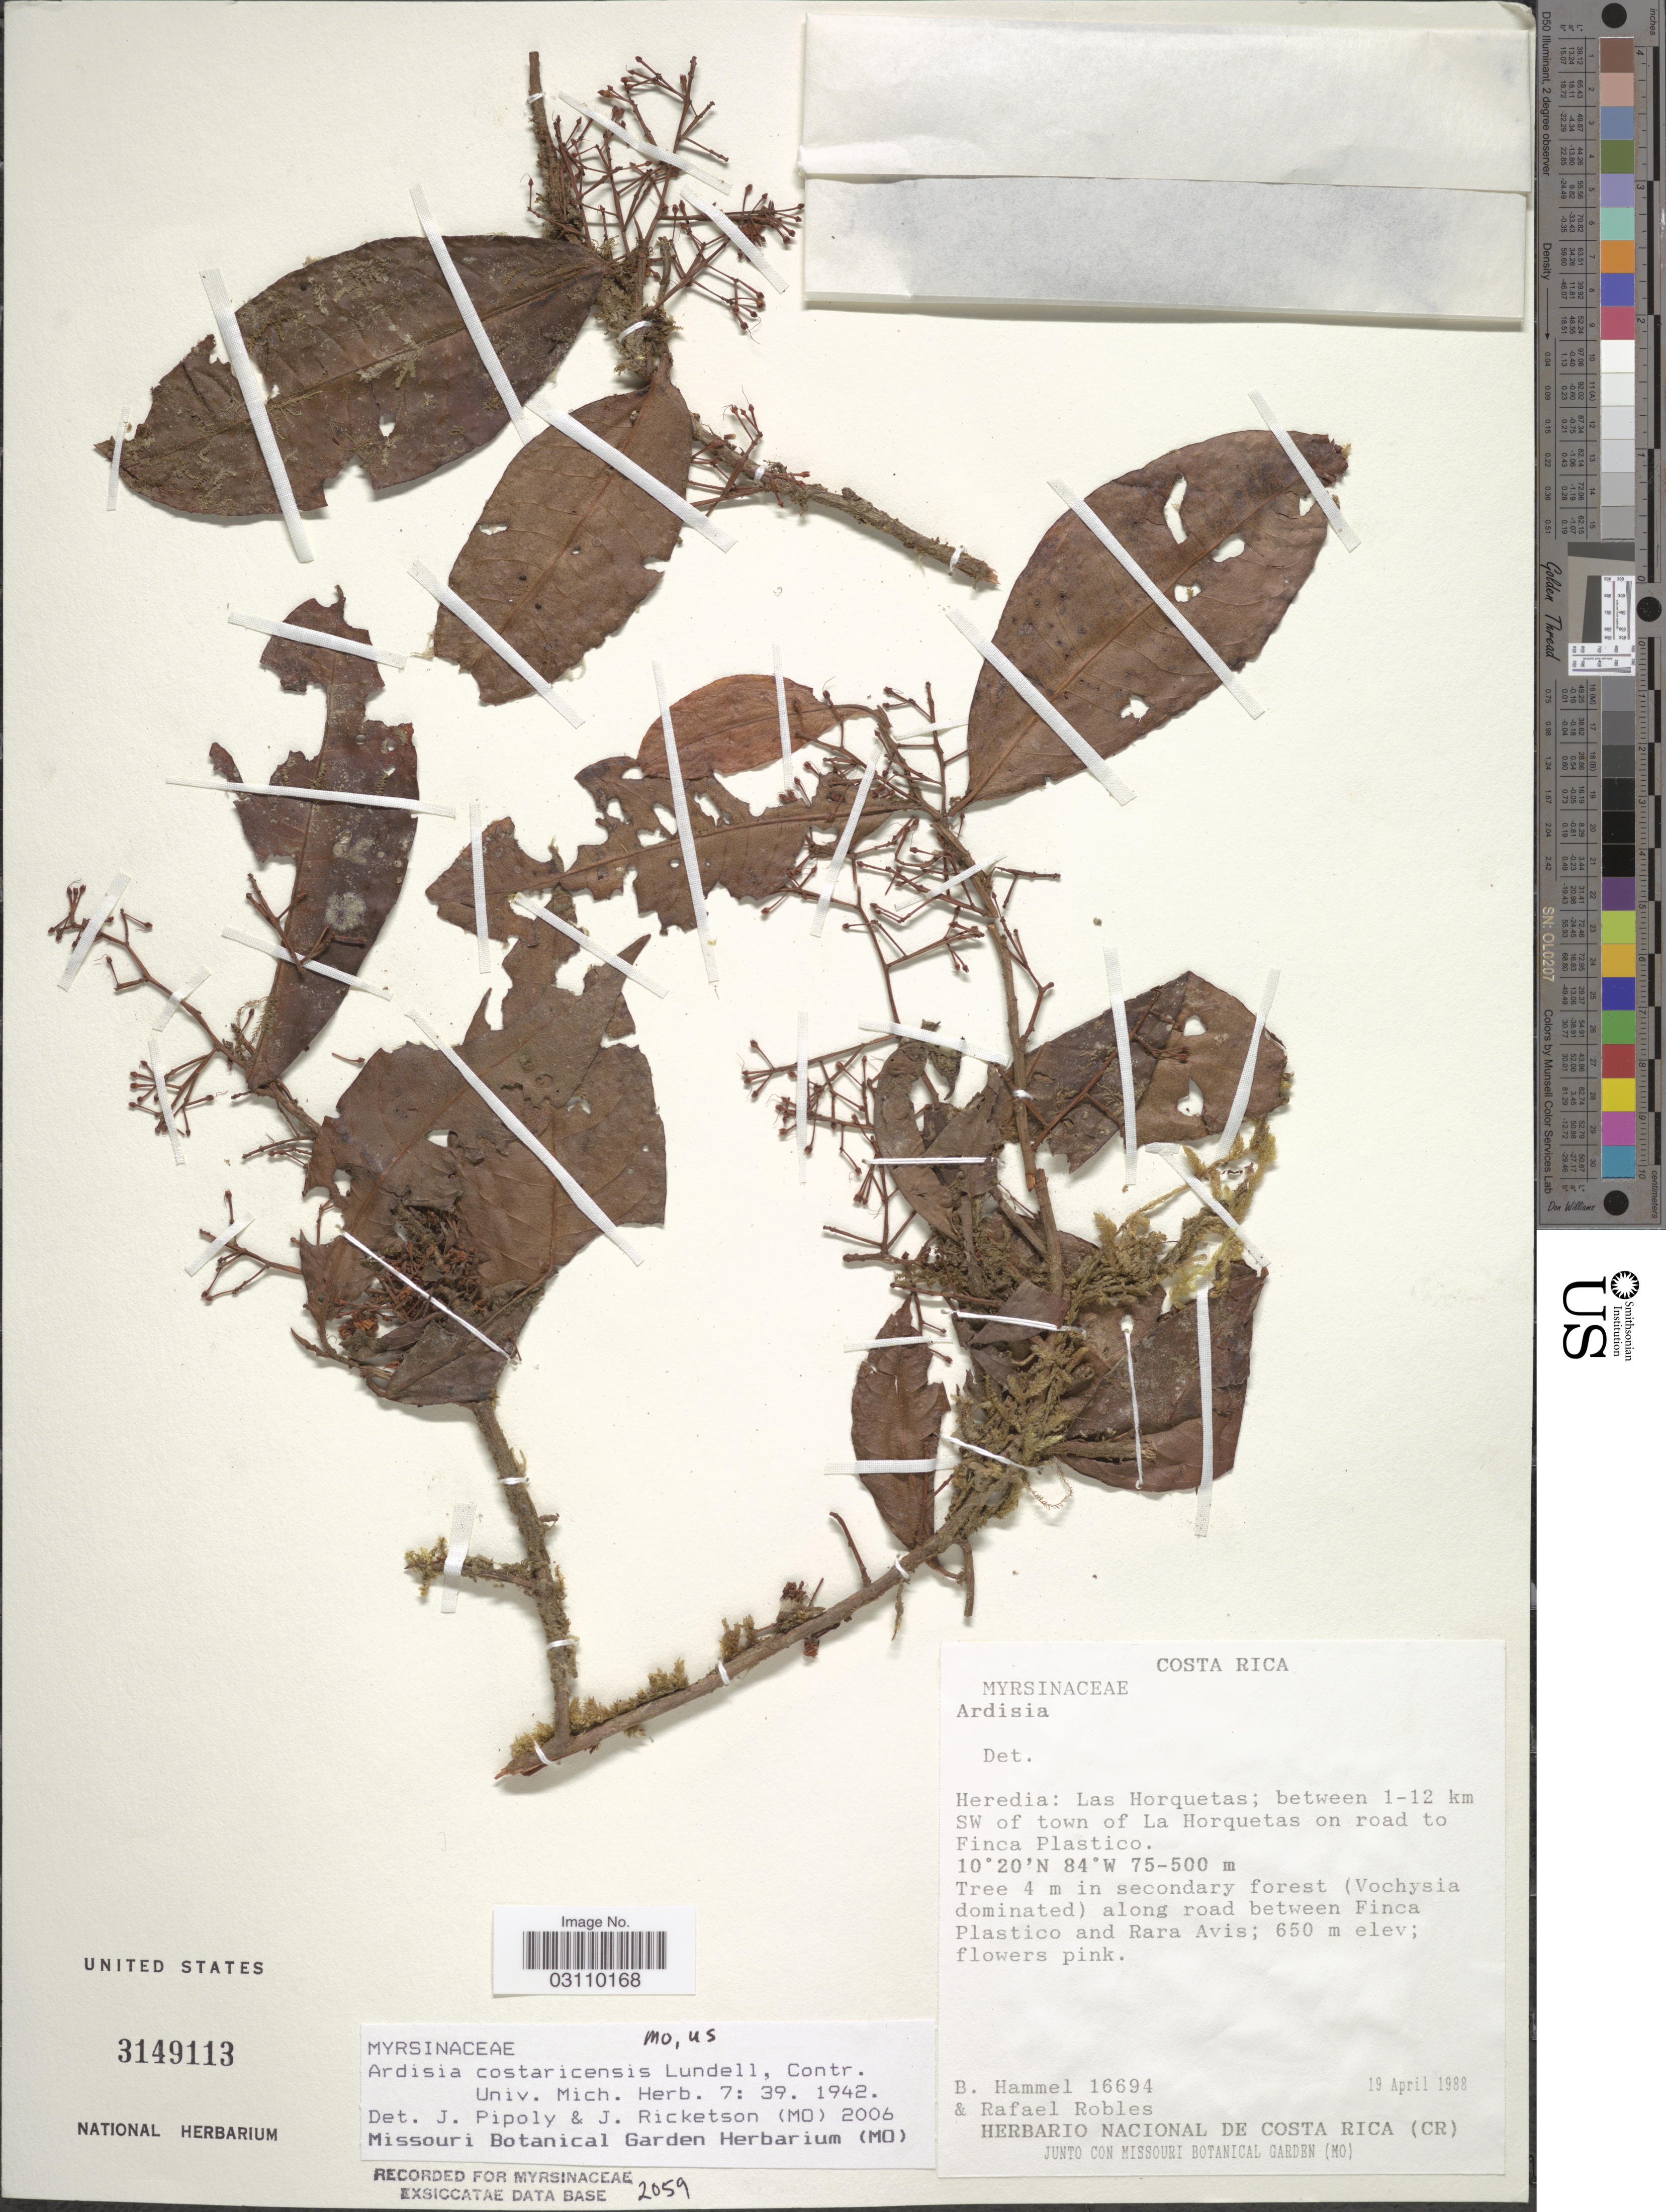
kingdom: Plantae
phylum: Tracheophyta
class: Magnoliopsida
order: Ericales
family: Primulaceae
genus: Ardisia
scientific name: Ardisia costaricensis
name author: Lundell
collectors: B. Hammel & R. Robles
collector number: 16694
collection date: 1988-04-19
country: Costa Rica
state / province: Heredia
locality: Las Horquetas; between 1-12 km SW of town of La Horquetas on road to Finca Plastico. Along road between Finca Plastico and Rara Avis.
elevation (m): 75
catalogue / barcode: US 3149113